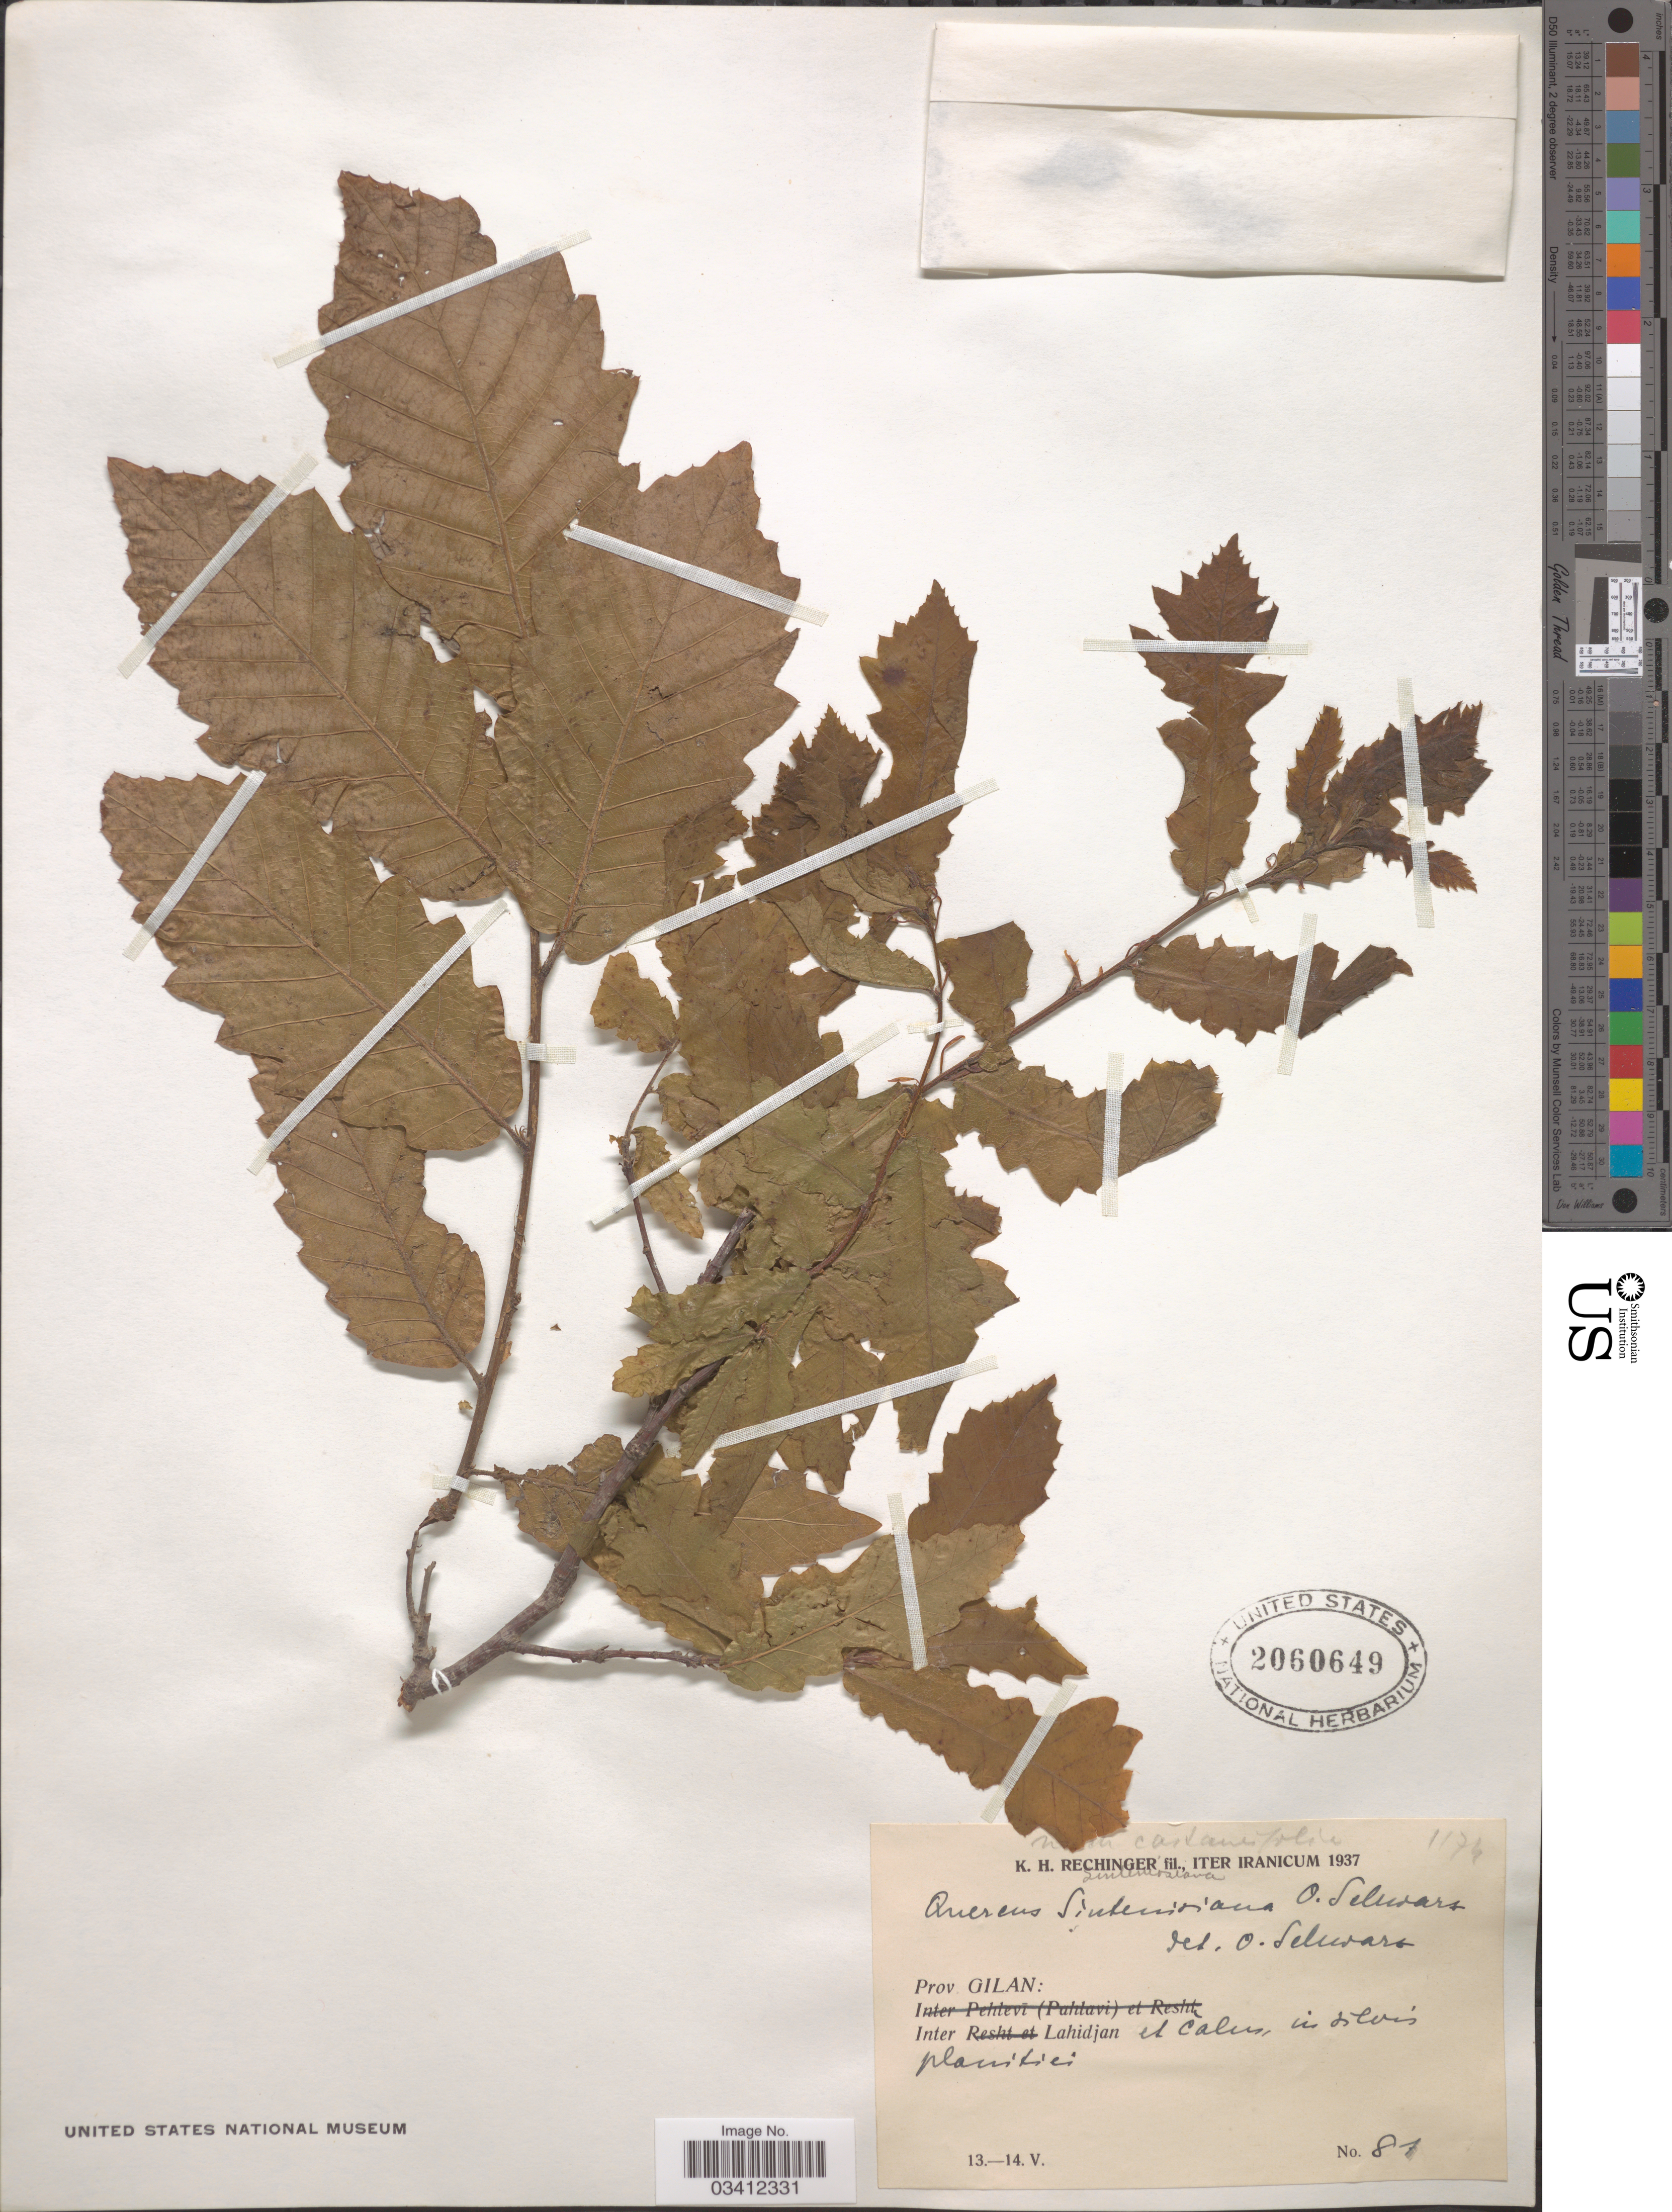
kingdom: Plantae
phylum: Tracheophyta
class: Magnoliopsida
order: Fagales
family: Fagaceae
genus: Quercus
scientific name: Quercus sintenisiana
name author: O. Schwarz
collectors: K. H. Rechinger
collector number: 81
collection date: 1937-05-13/1937-05-14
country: Iran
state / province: Gilan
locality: Inter Lahidjan et Calus.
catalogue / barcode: US 2060649